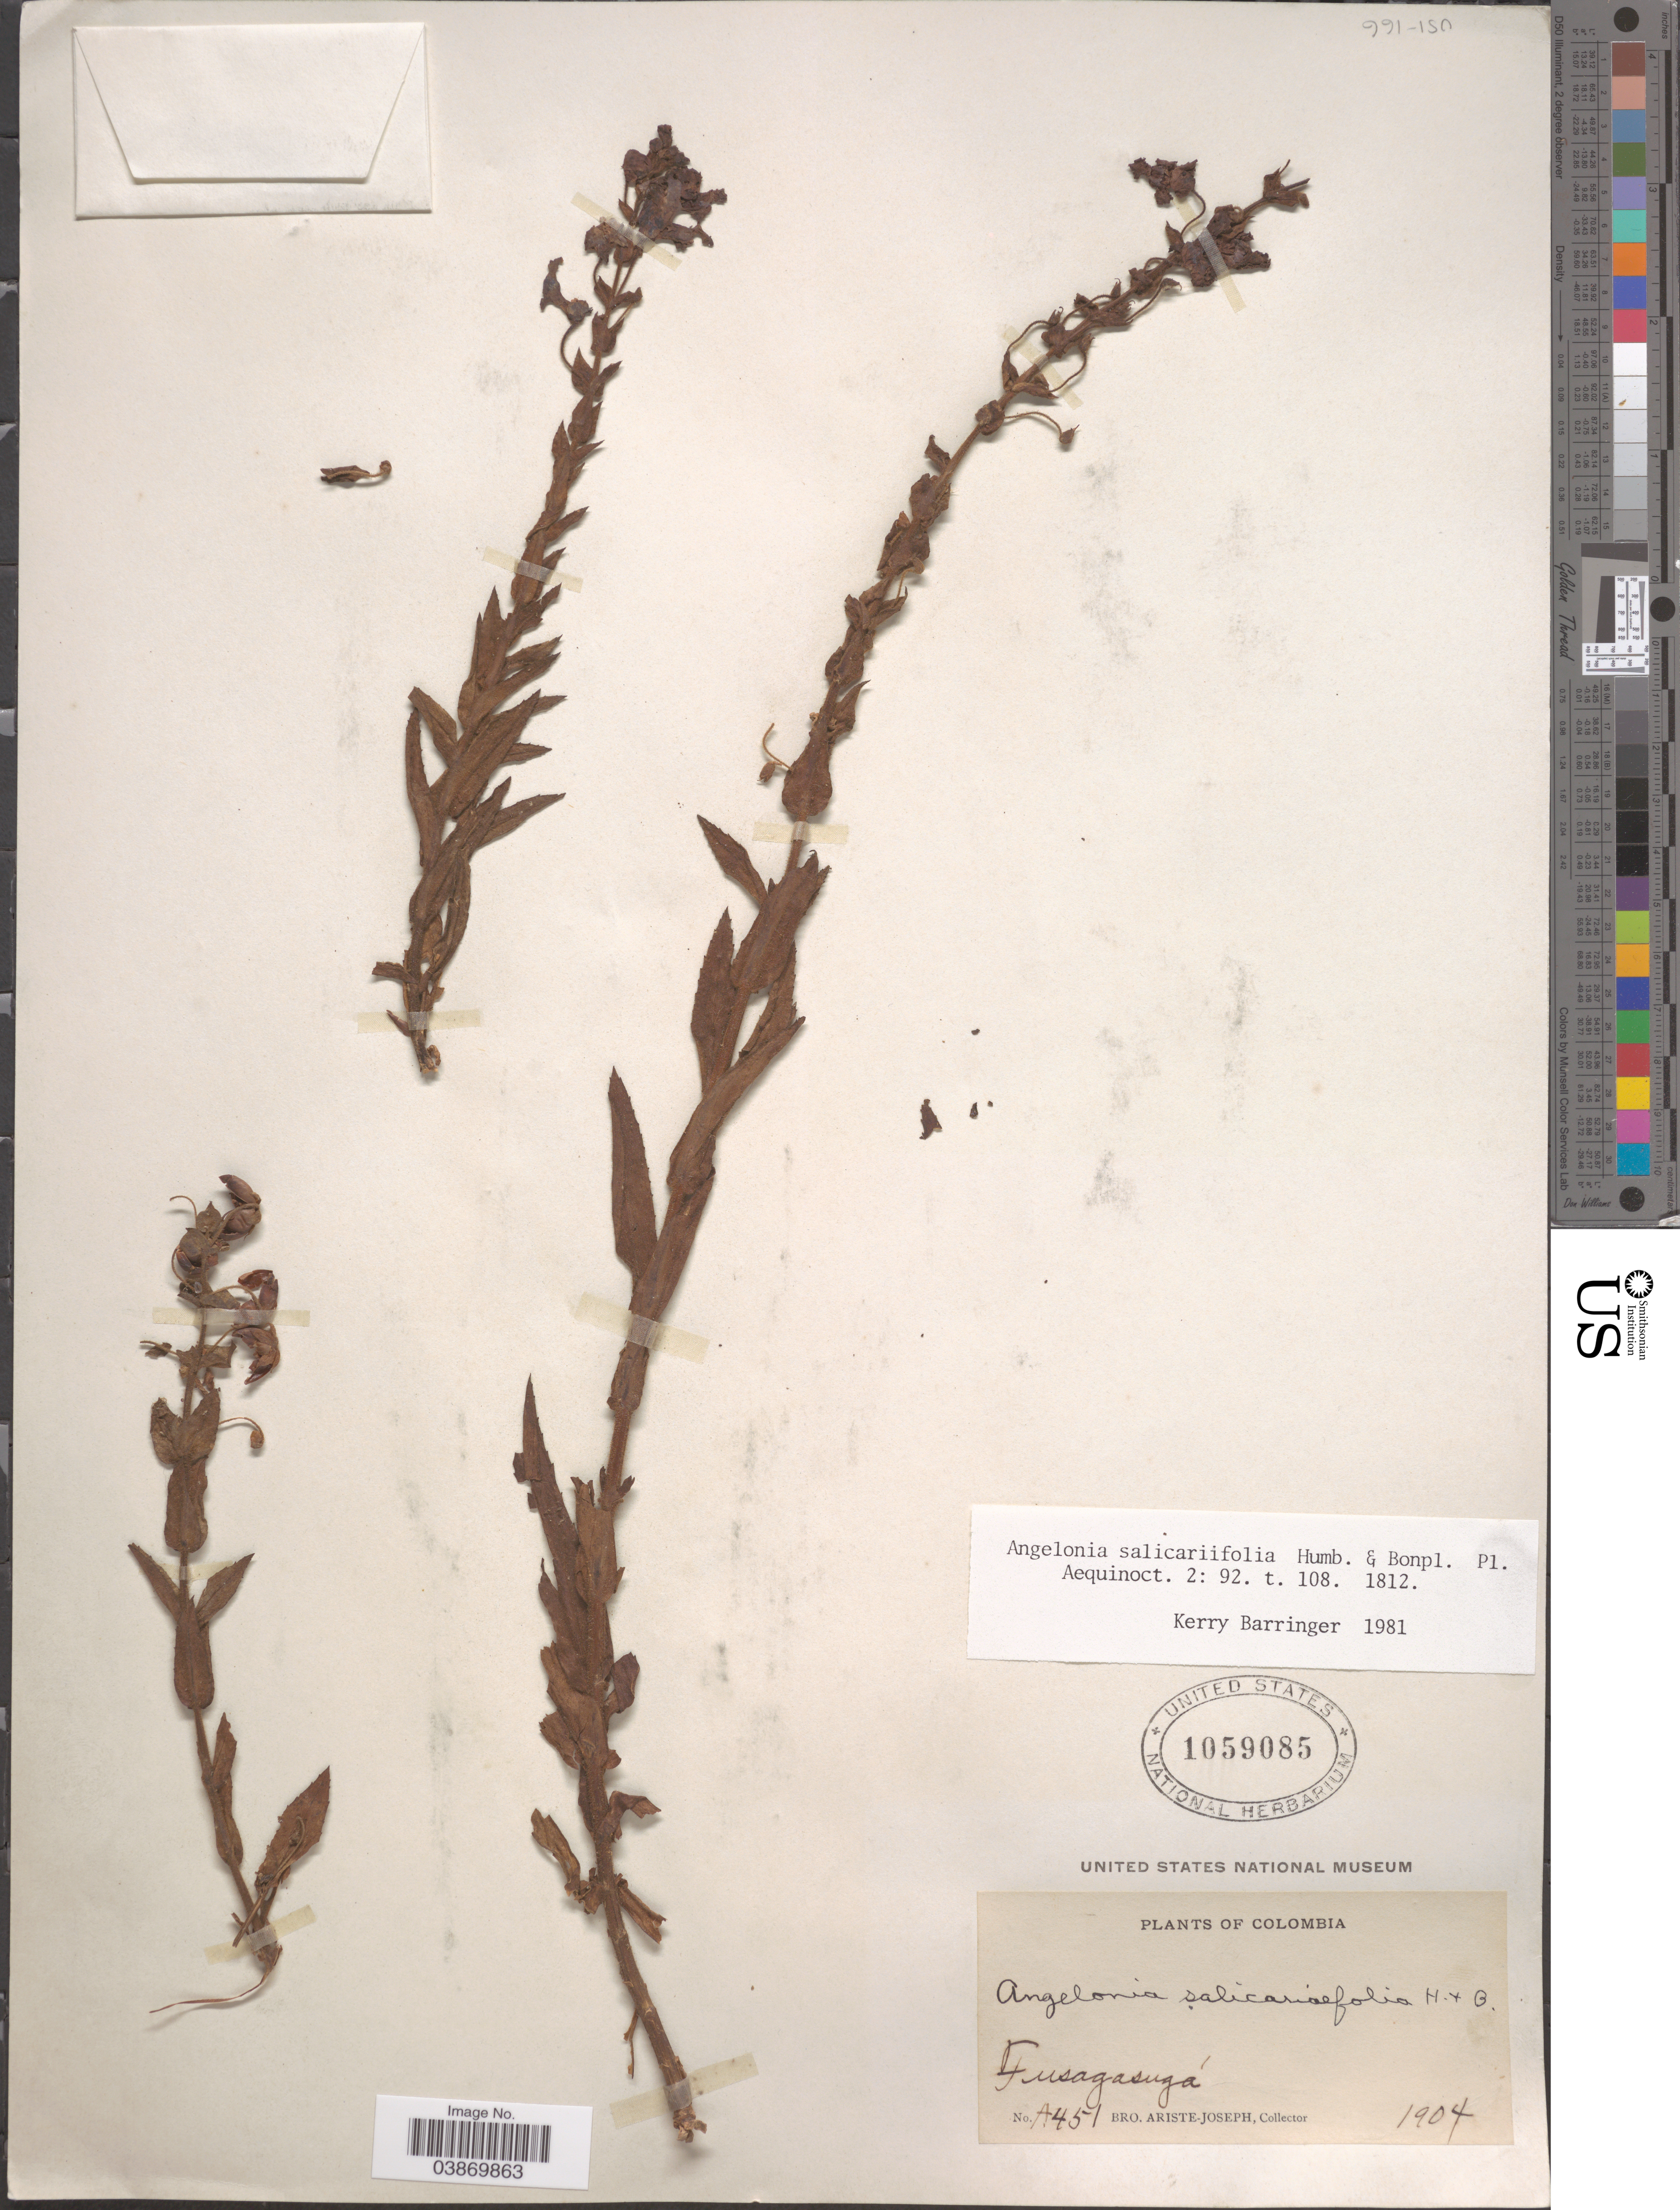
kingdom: Plantae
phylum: Tracheophyta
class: Magnoliopsida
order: Lamiales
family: Plantaginaceae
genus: Angelonia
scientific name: Angelonia salicariifolia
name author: Bonpl.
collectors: Bro. Ariste-Joseph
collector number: A451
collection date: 1904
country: Colombia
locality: Fusagasugá.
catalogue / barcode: US 1059085